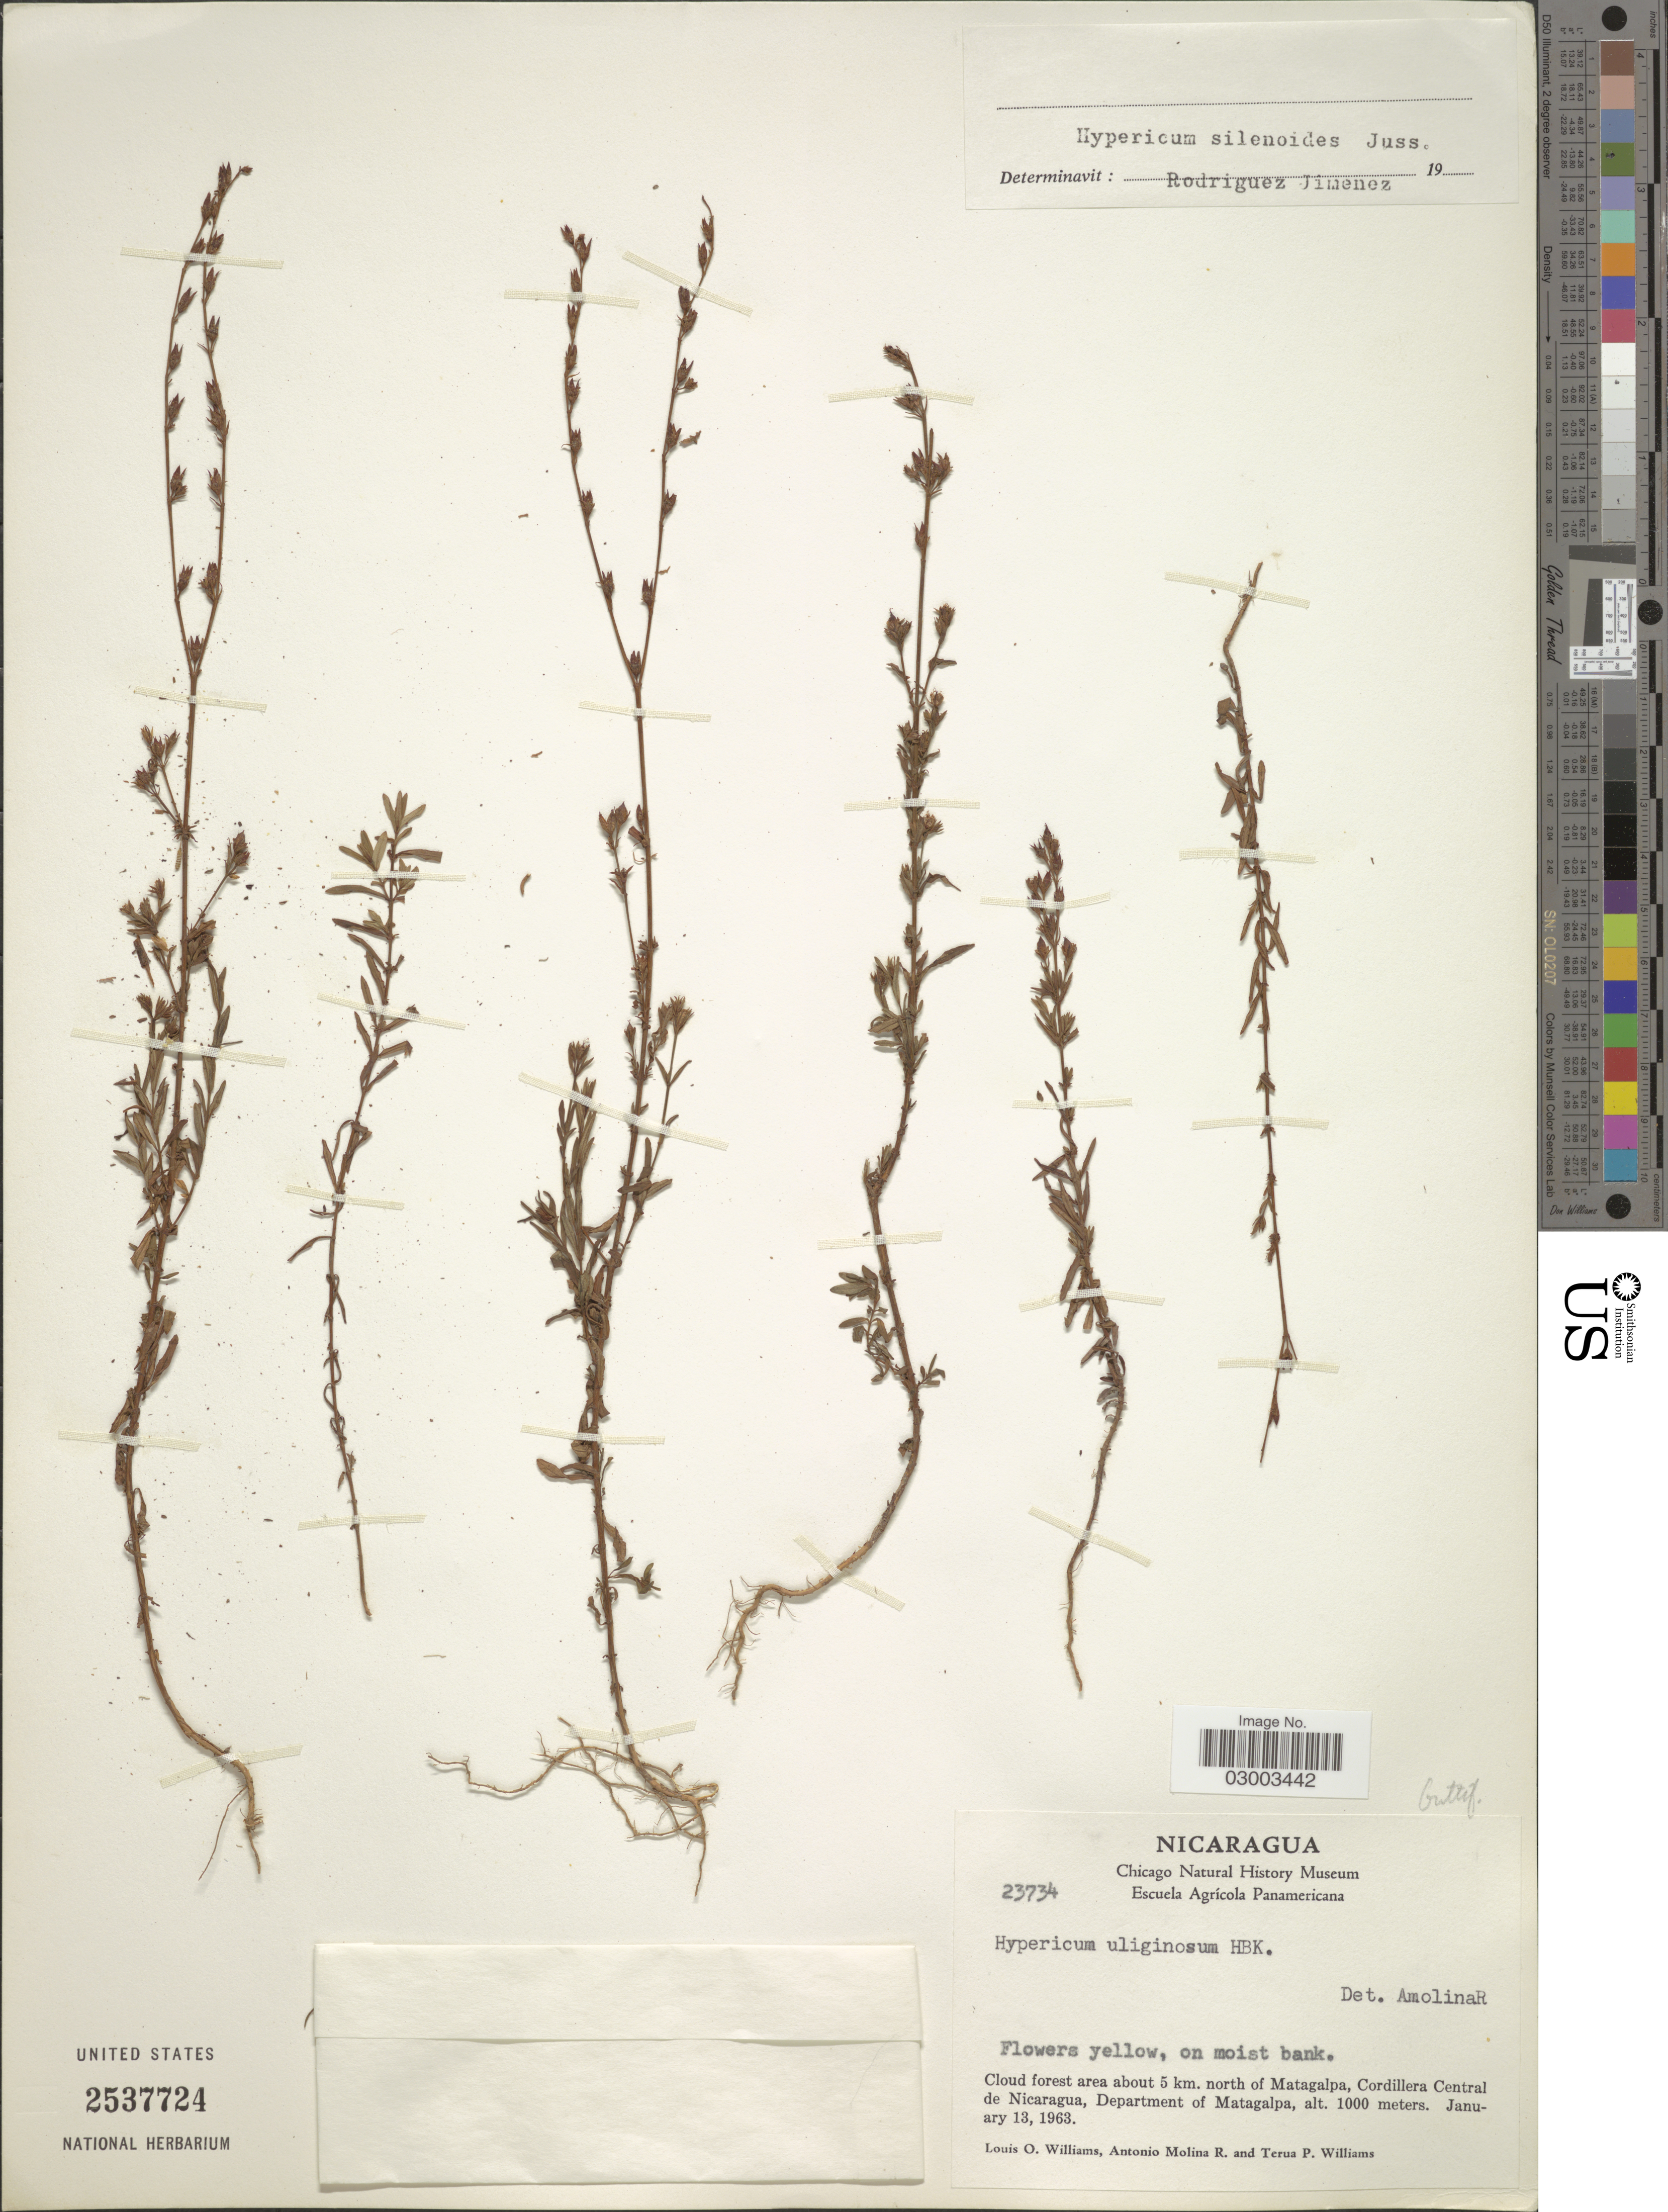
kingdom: Plantae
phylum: Tracheophyta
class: Magnoliopsida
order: Malpighiales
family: Hypericaceae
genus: Hypericum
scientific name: Hypericum silenoides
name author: Juss.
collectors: L. O. Williams, A. Molina R. & T. P. Williams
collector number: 23734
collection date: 1963-01-13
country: Nicaragua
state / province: Matagalpa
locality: Cloud forest area about 5 km. north of Matagalpa, Cordillera Central de Nicaragua, Department of Matagalpa.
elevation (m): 1000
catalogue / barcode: US 2537724